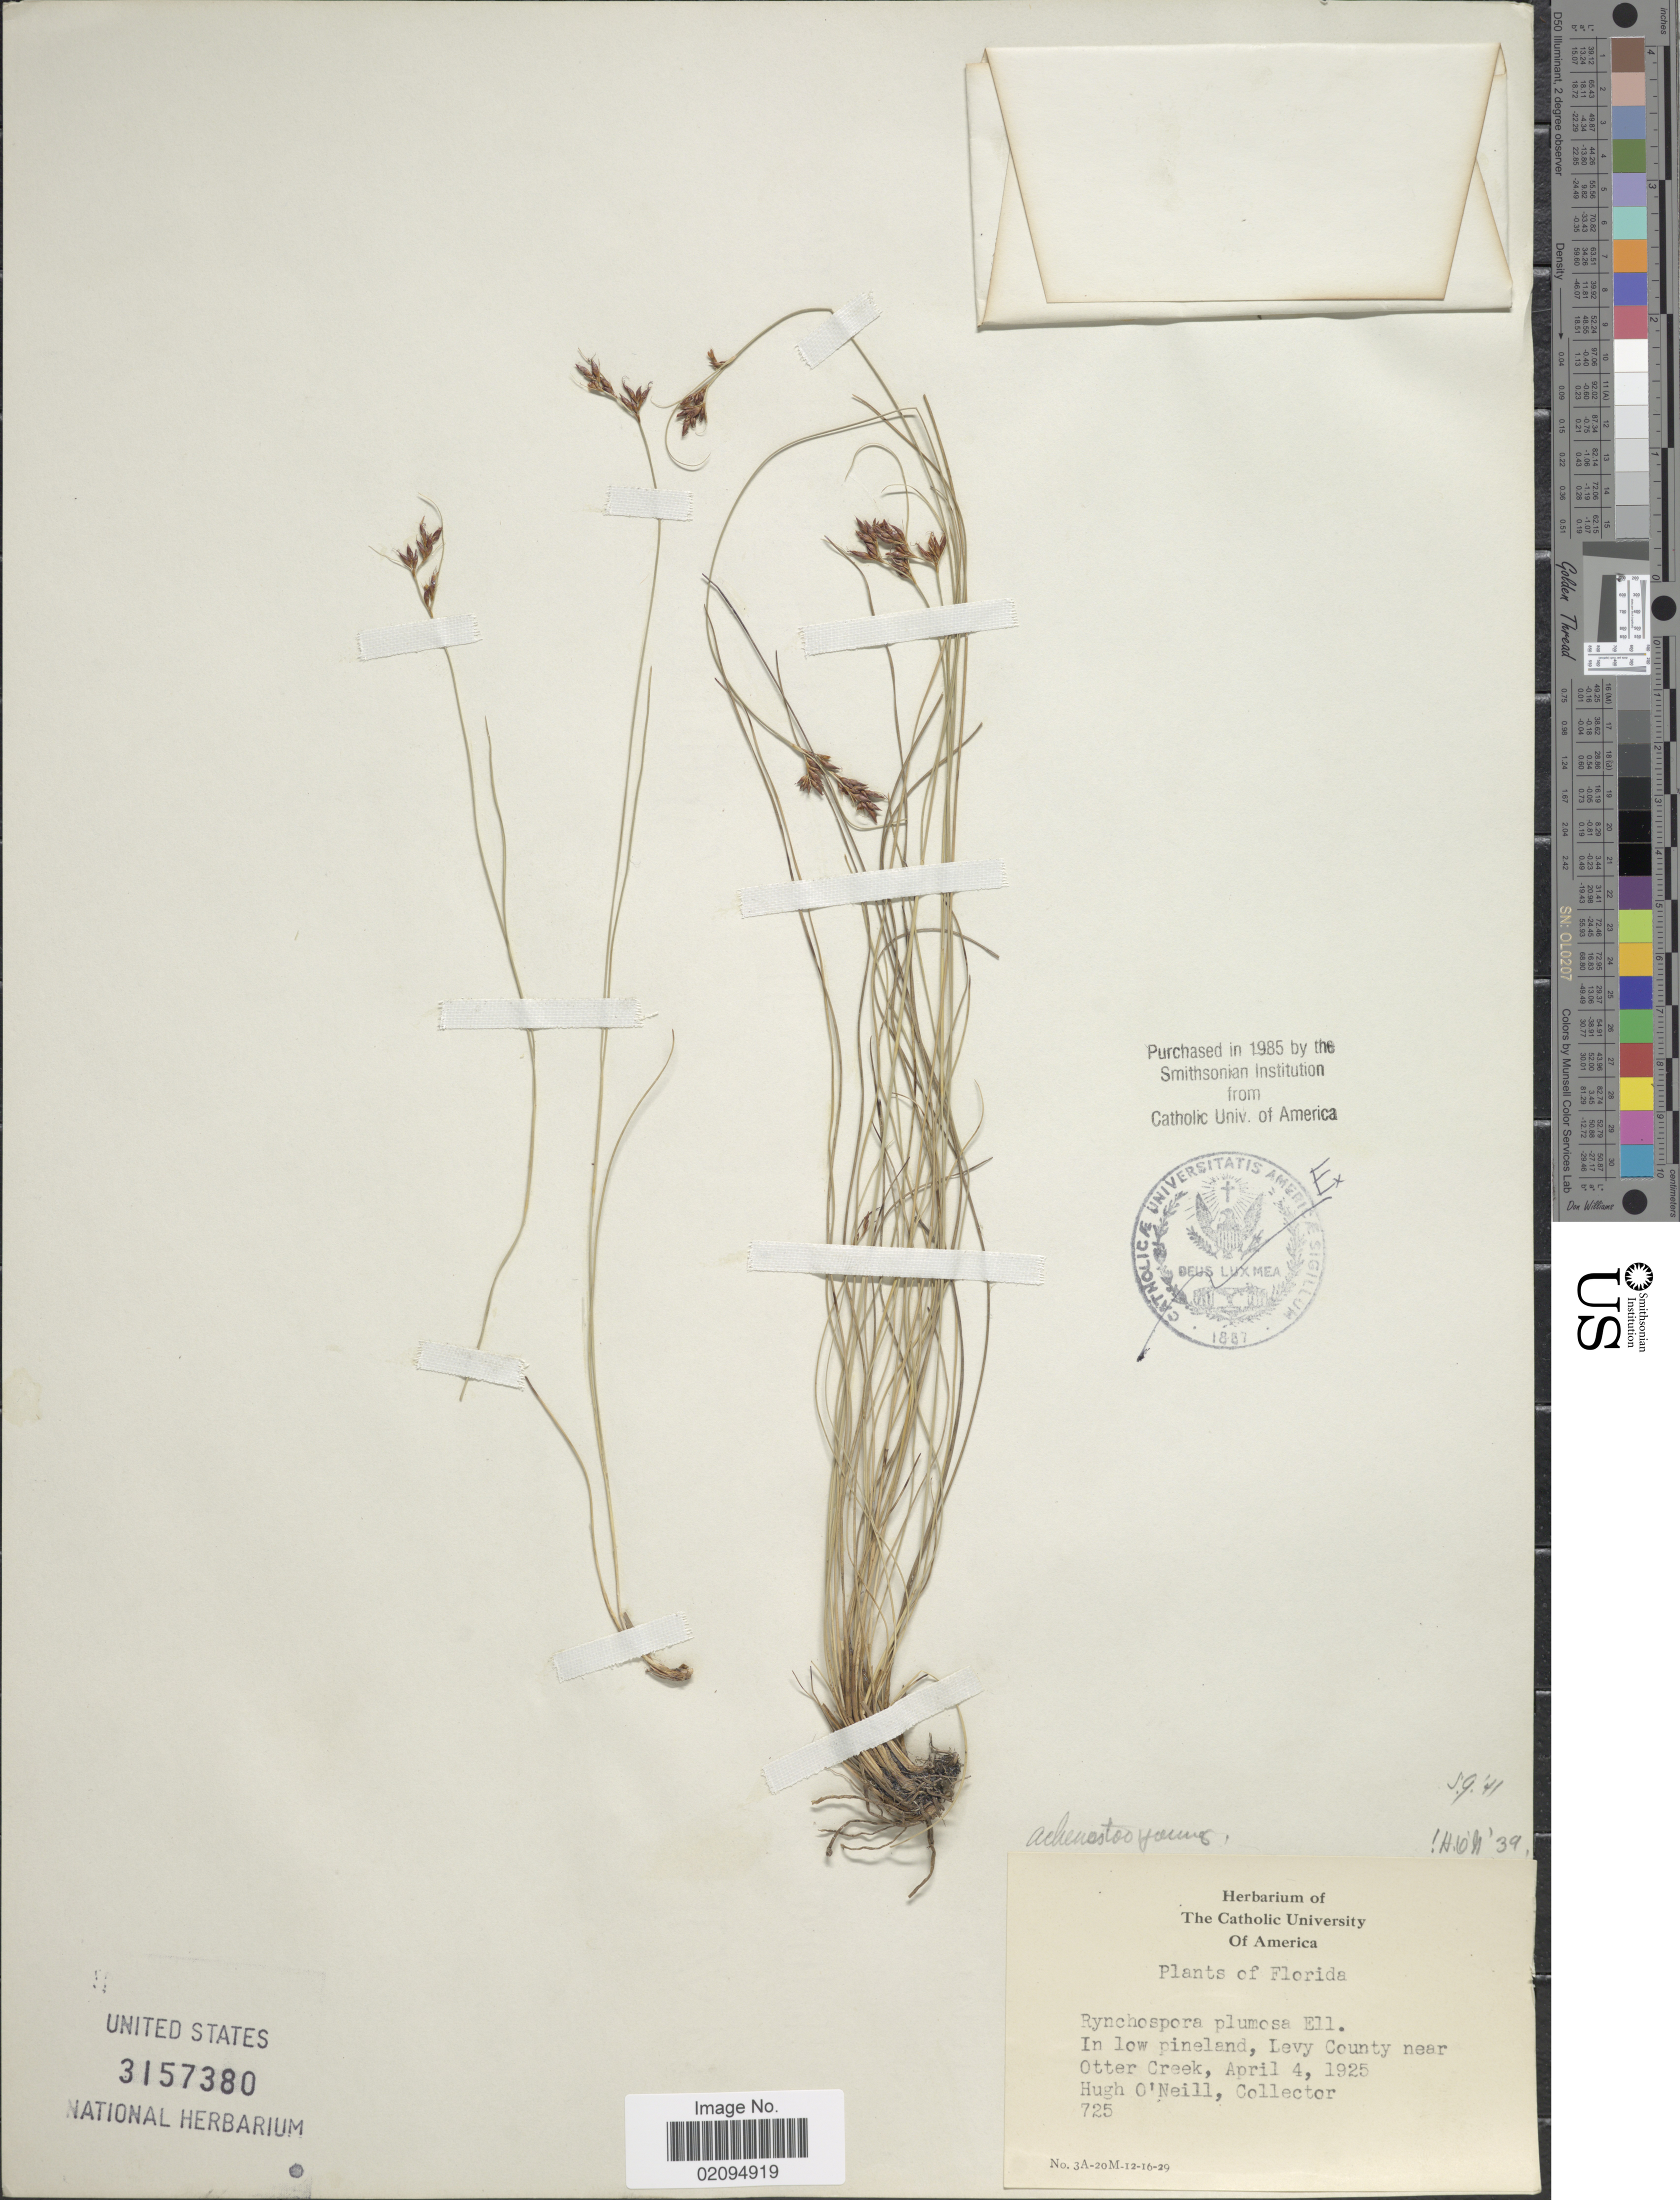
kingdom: Plantae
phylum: Tracheophyta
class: Liliopsida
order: Poales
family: Cyperaceae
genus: Rhynchospora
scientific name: Rhynchospora plumosa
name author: Elliott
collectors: H. O'Neill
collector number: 725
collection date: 1925-04-04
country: United States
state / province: Florida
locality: Levy County near Otter Creek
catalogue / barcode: US 3157380